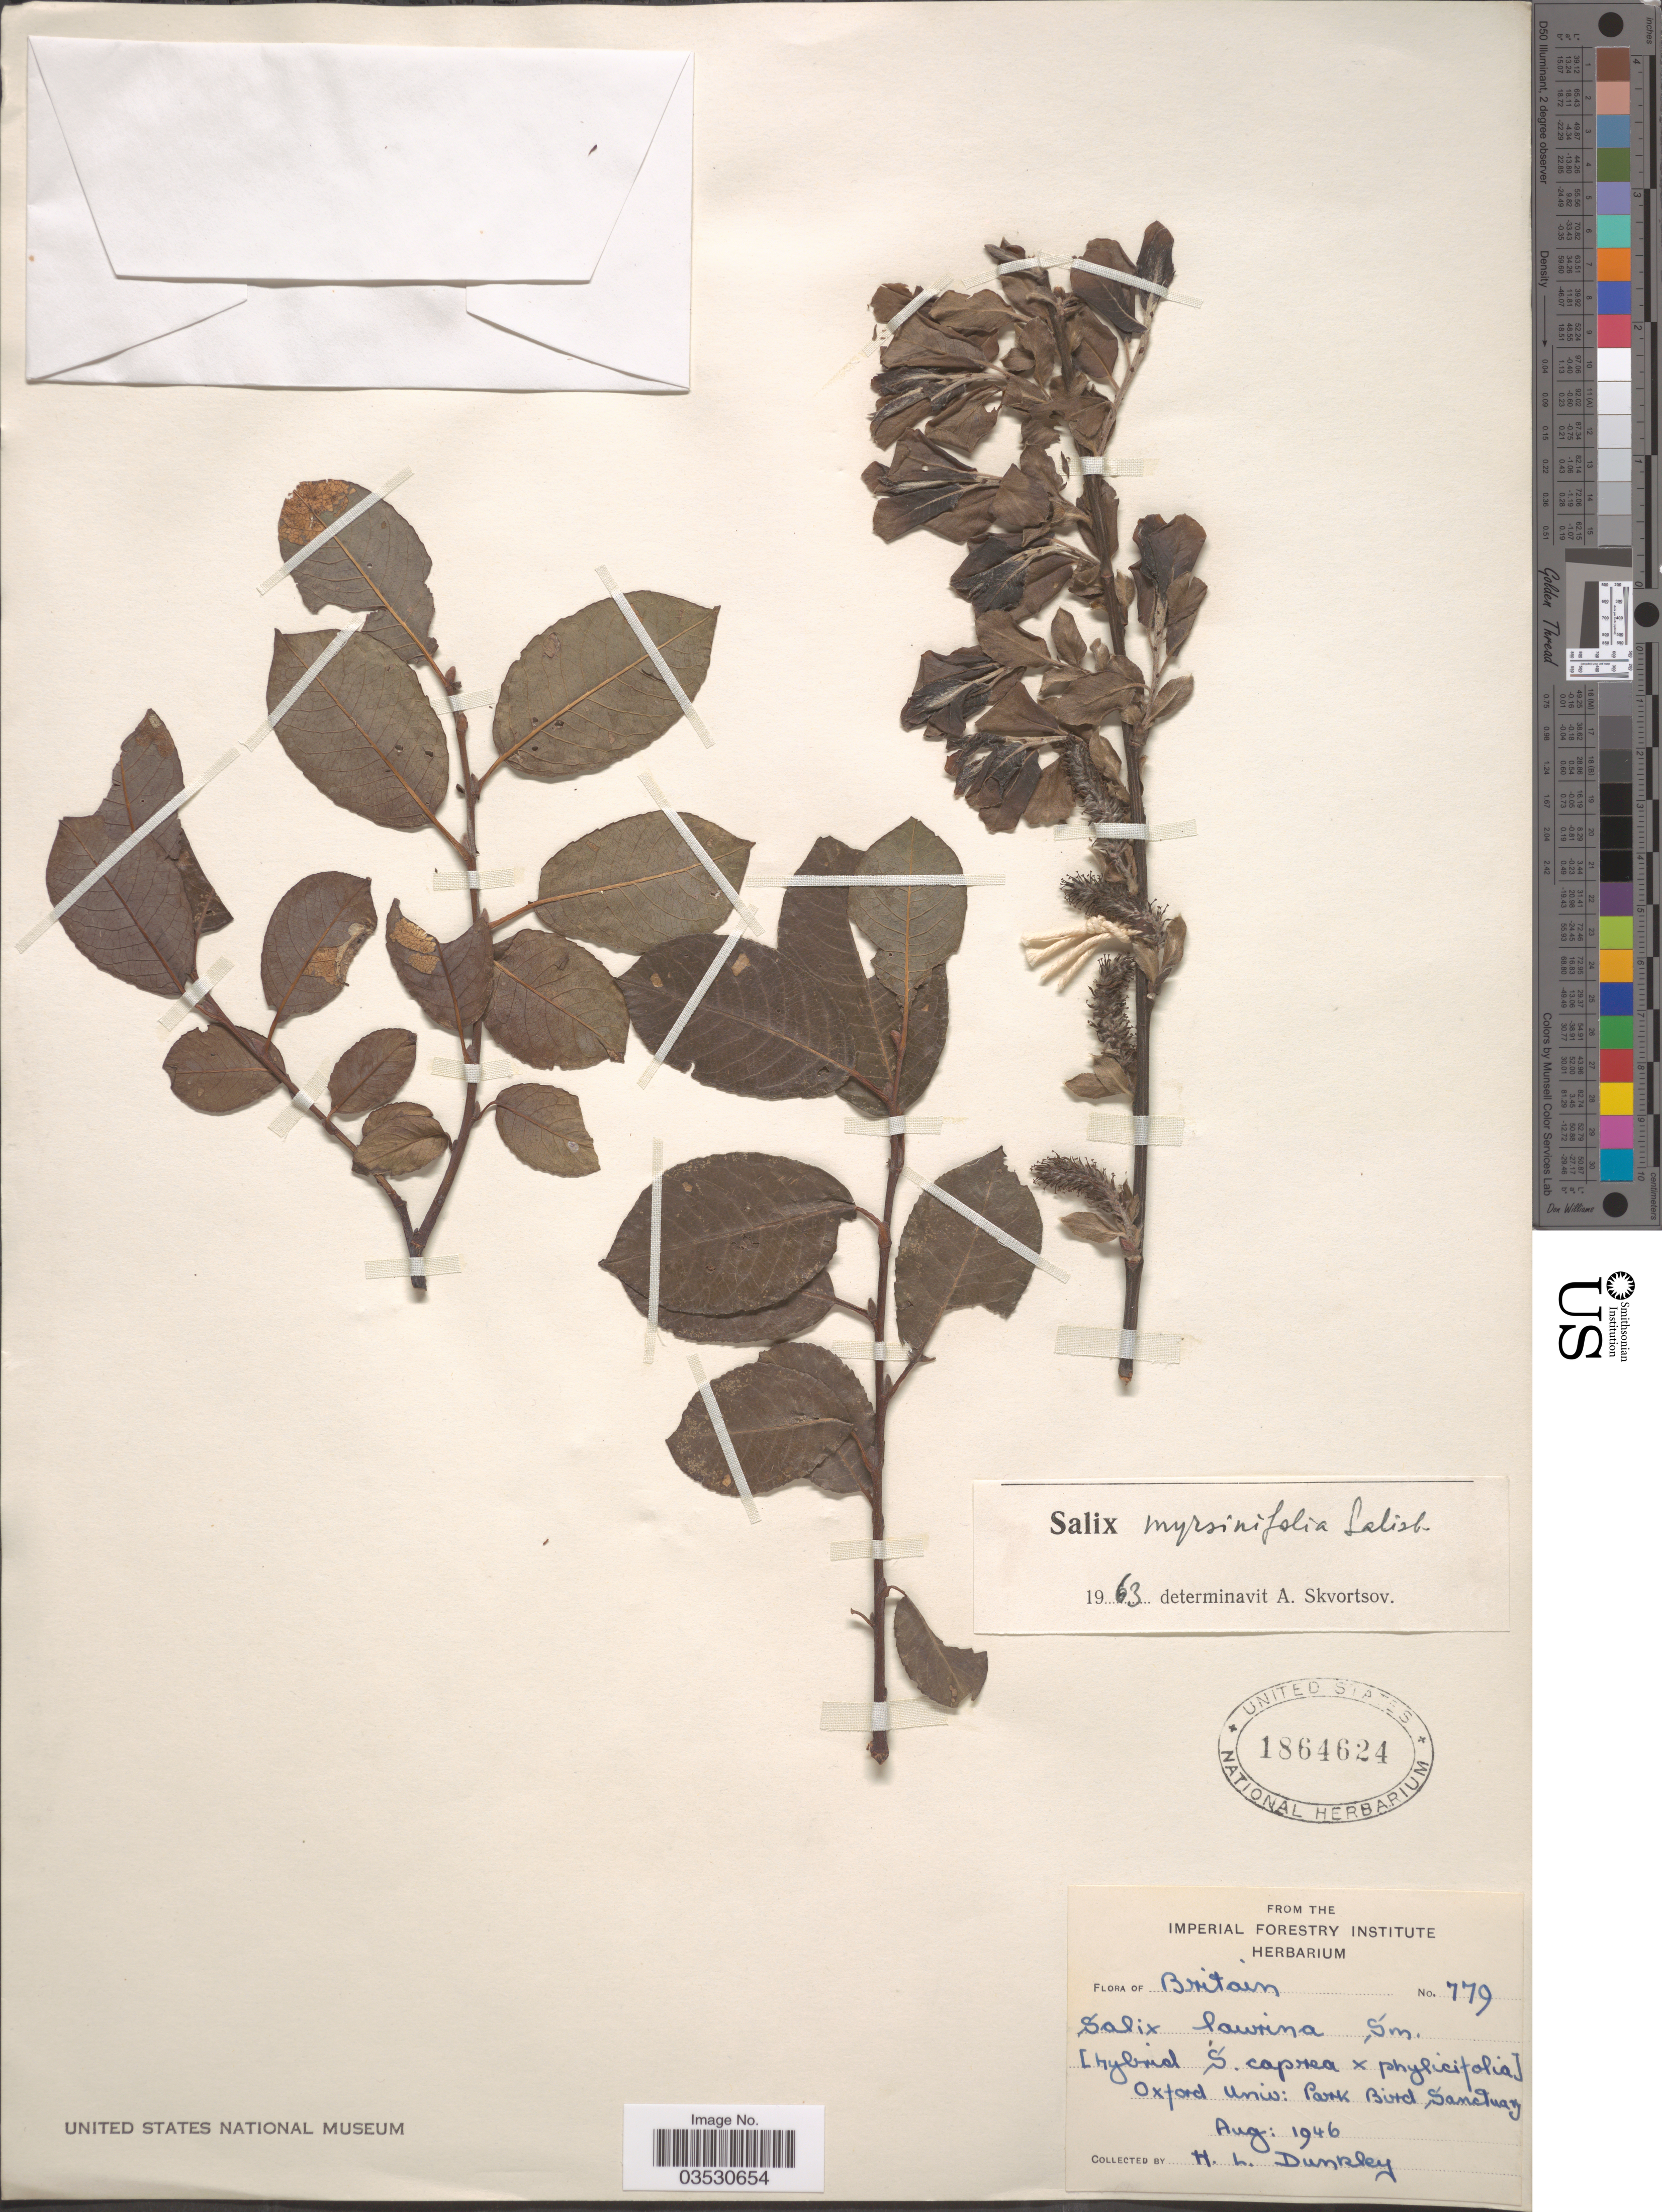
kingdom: Plantae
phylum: Tracheophyta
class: Magnoliopsida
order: Malpighiales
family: Salicaceae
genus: Salix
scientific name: Salix myrsinifolia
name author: Salisb.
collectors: H. Dunkley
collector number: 779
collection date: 1946-08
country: United Kingdom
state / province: England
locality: Britain. Oxford Univ: Park Bird Sanctuary.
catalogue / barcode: US 1864624